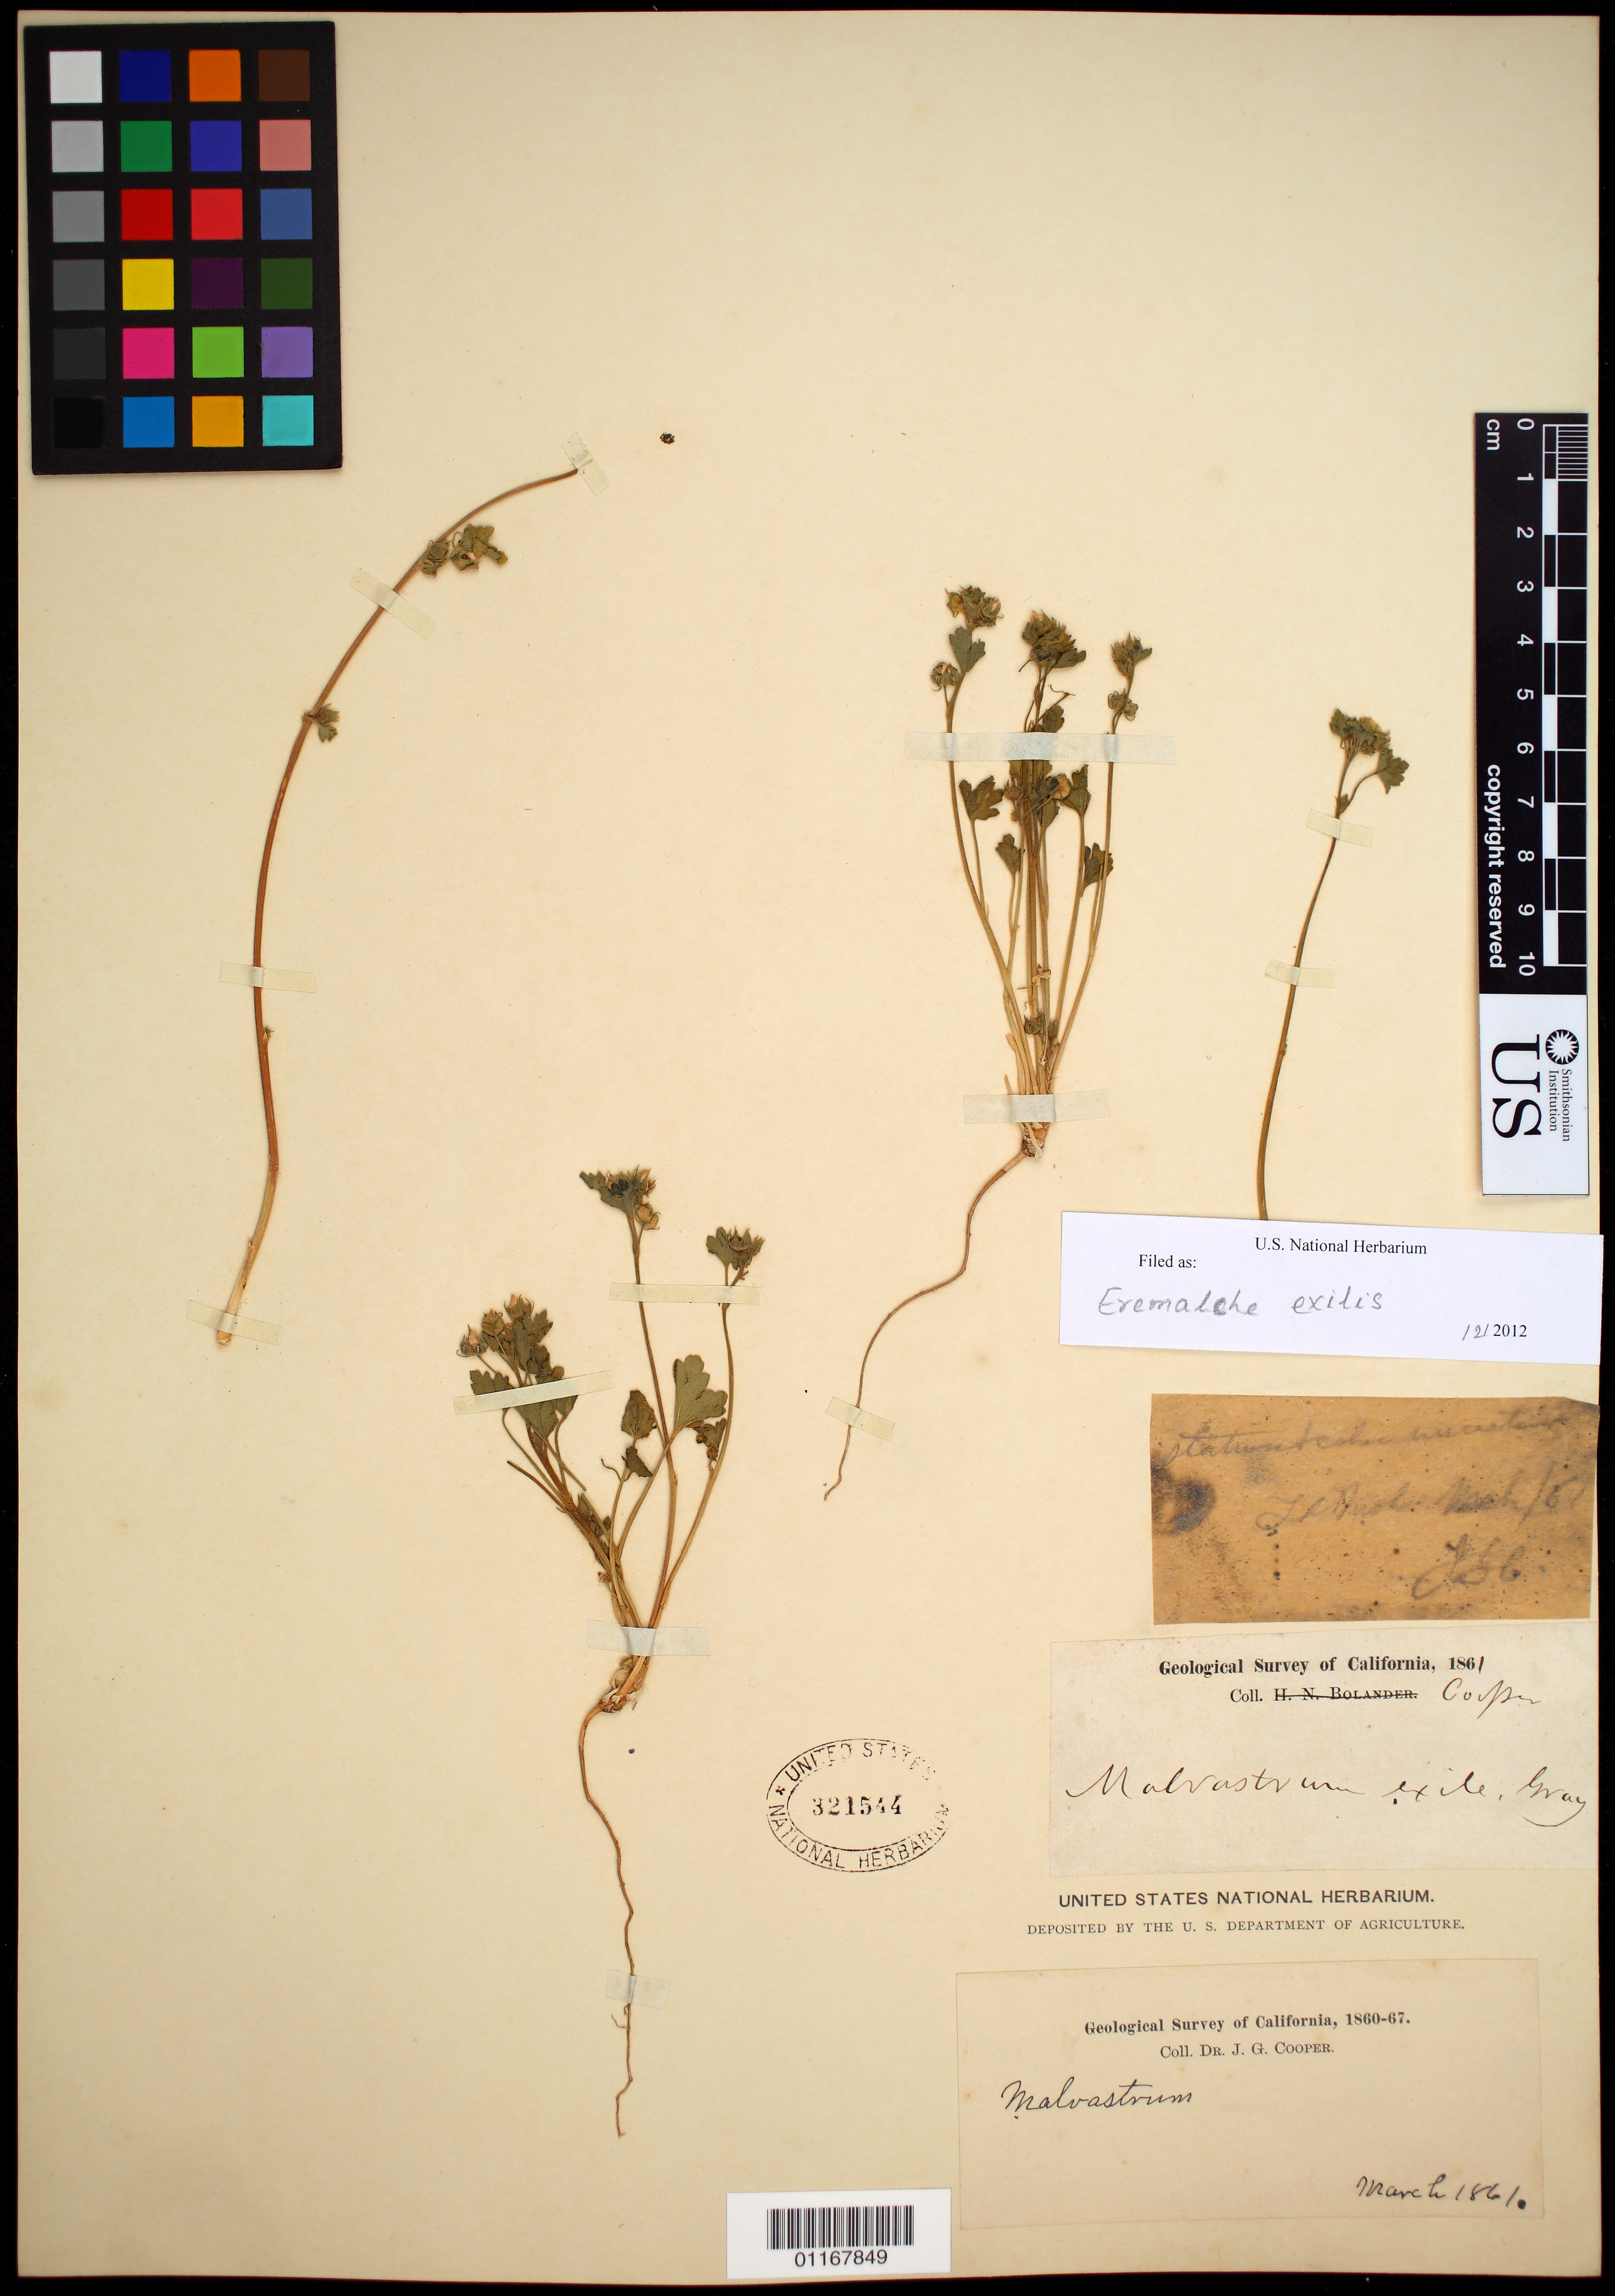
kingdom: Plantae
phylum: Tracheophyta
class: Magnoliopsida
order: Malvales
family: Malvaceae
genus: Eremalche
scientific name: Eremalche exilis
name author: (A. Gray) Greene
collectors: J. G. Cooper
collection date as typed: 21 Mar 1861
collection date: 1861-03-21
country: United States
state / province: California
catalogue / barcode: US 321544